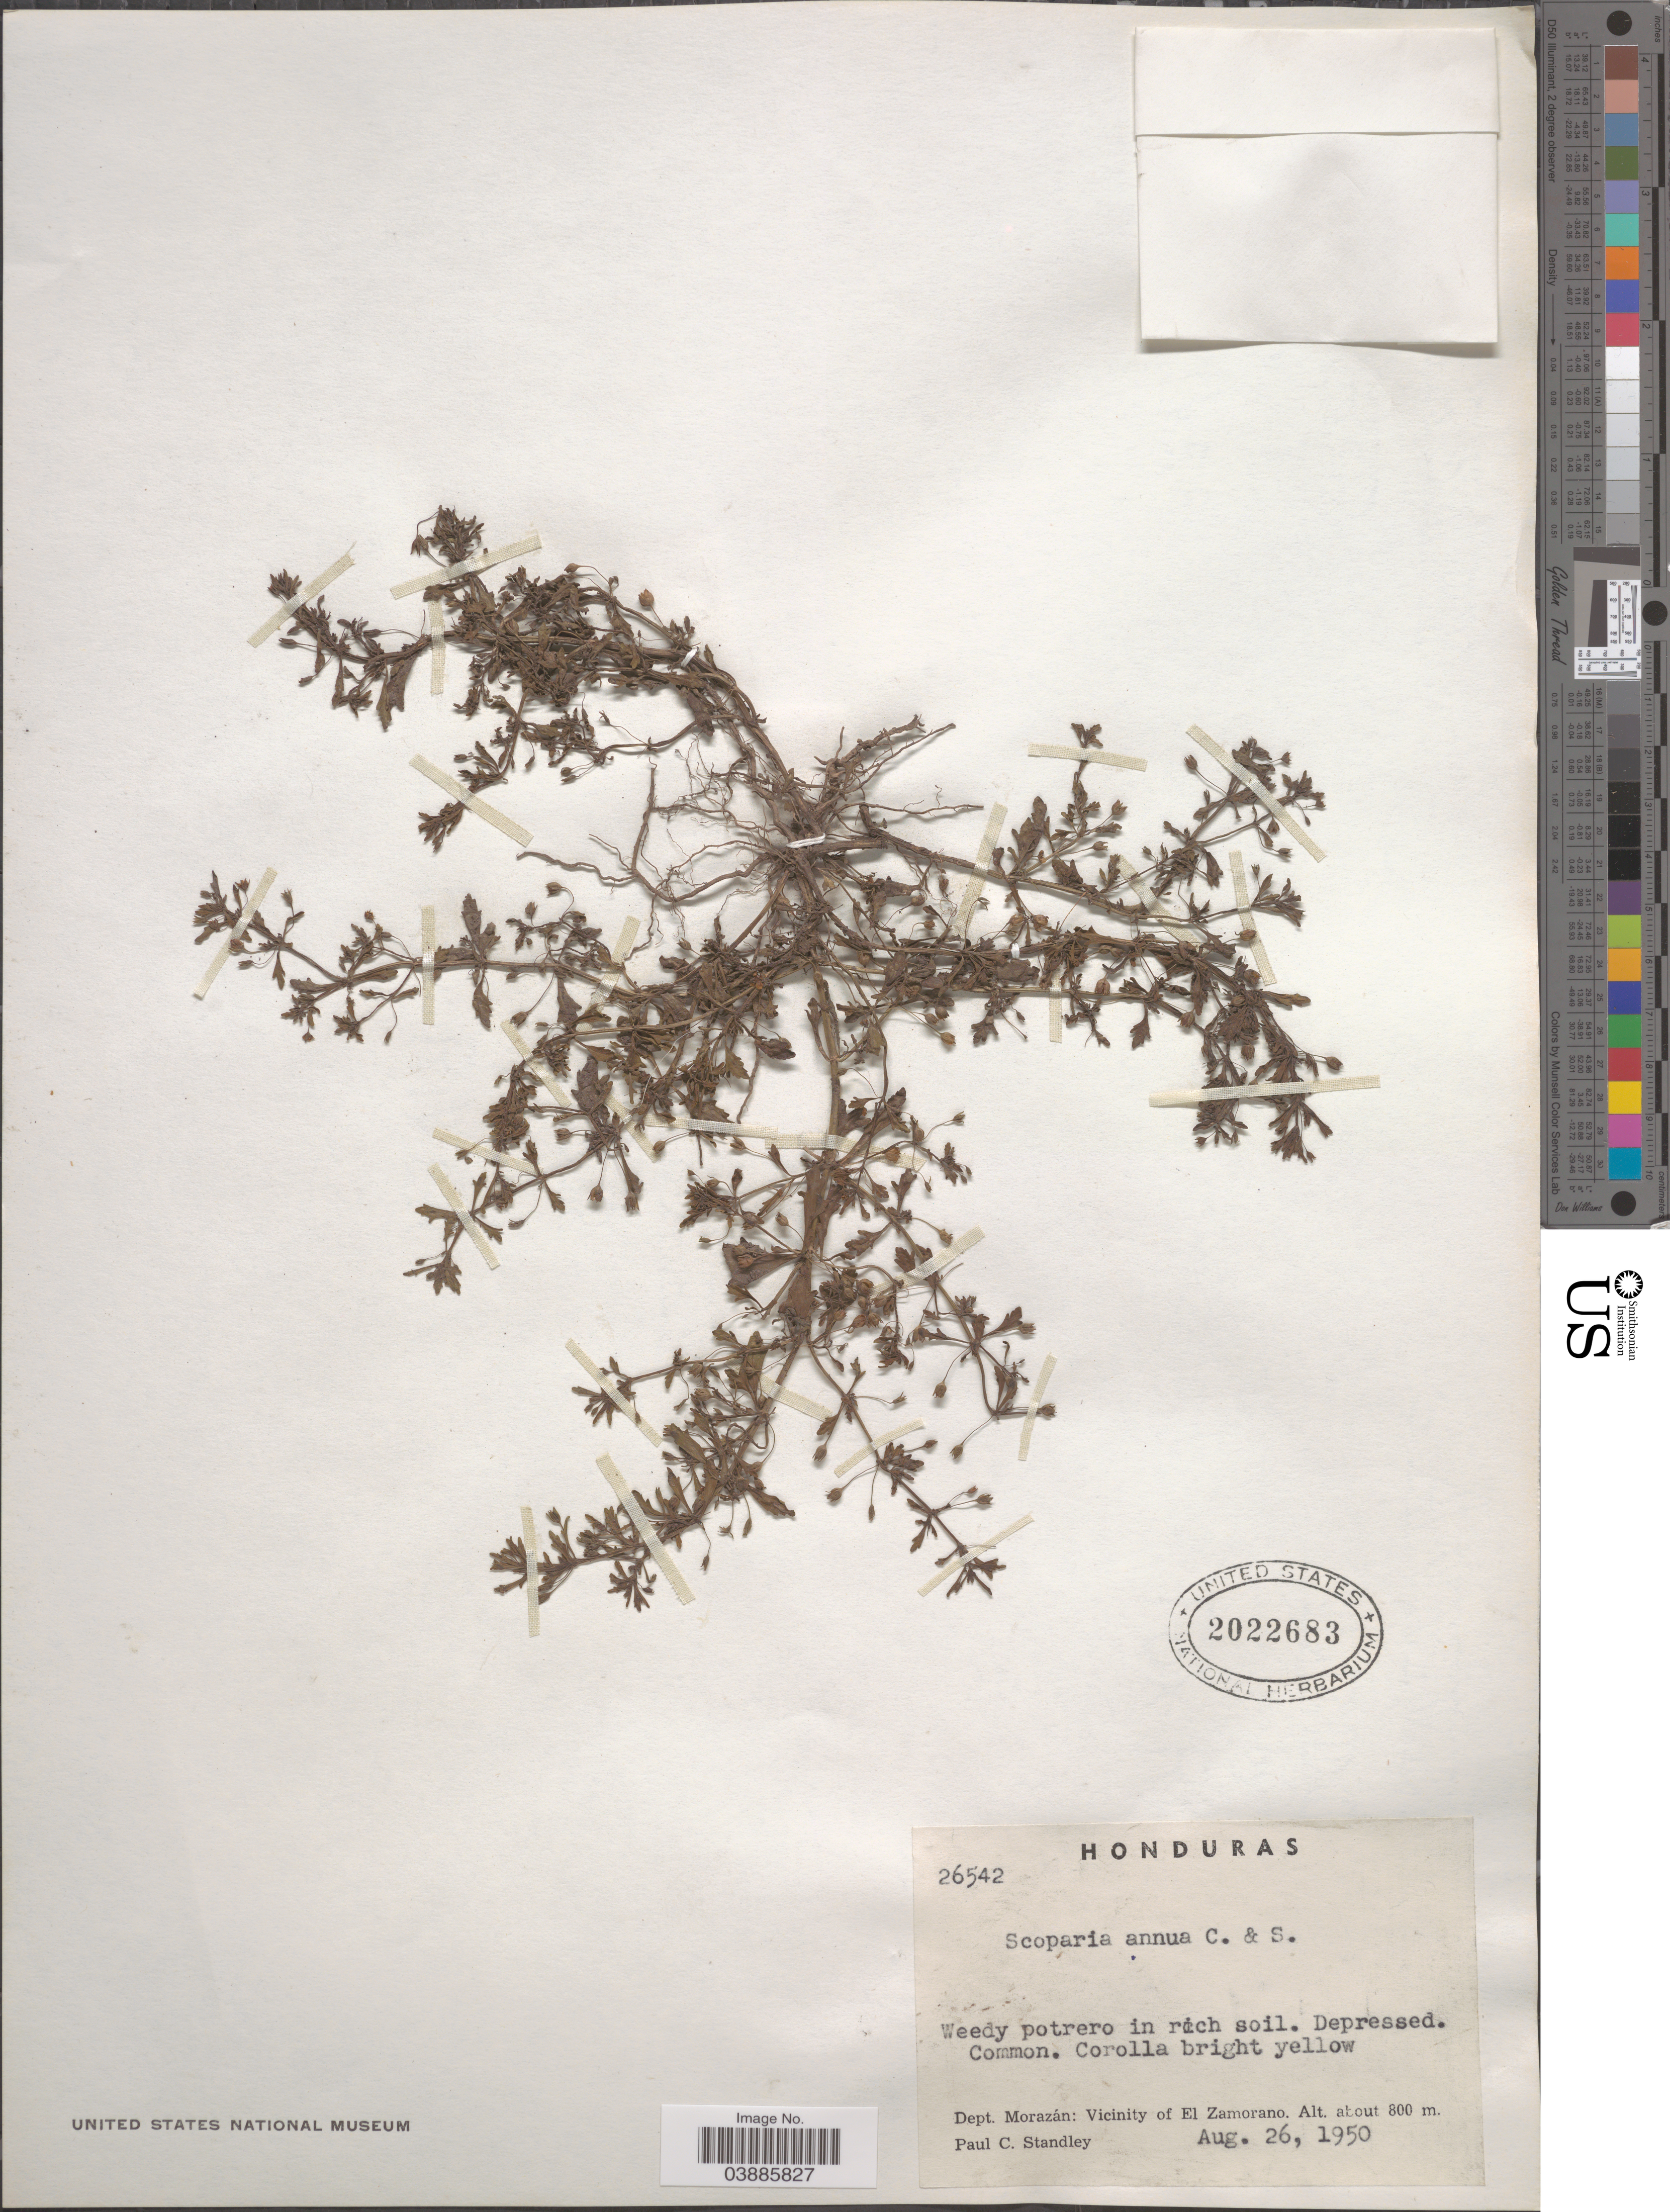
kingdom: Plantae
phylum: Tracheophyta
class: Magnoliopsida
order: Lamiales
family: Plantaginaceae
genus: Scoparia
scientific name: Scoparia annua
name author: Cham. ex Schltdl.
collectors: P. C. Standley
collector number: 26542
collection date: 1950-08-26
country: Honduras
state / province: Fco. Morazán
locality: Dept. Morazán: Vicinity of El Zamorano.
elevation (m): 800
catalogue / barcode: US 2022683